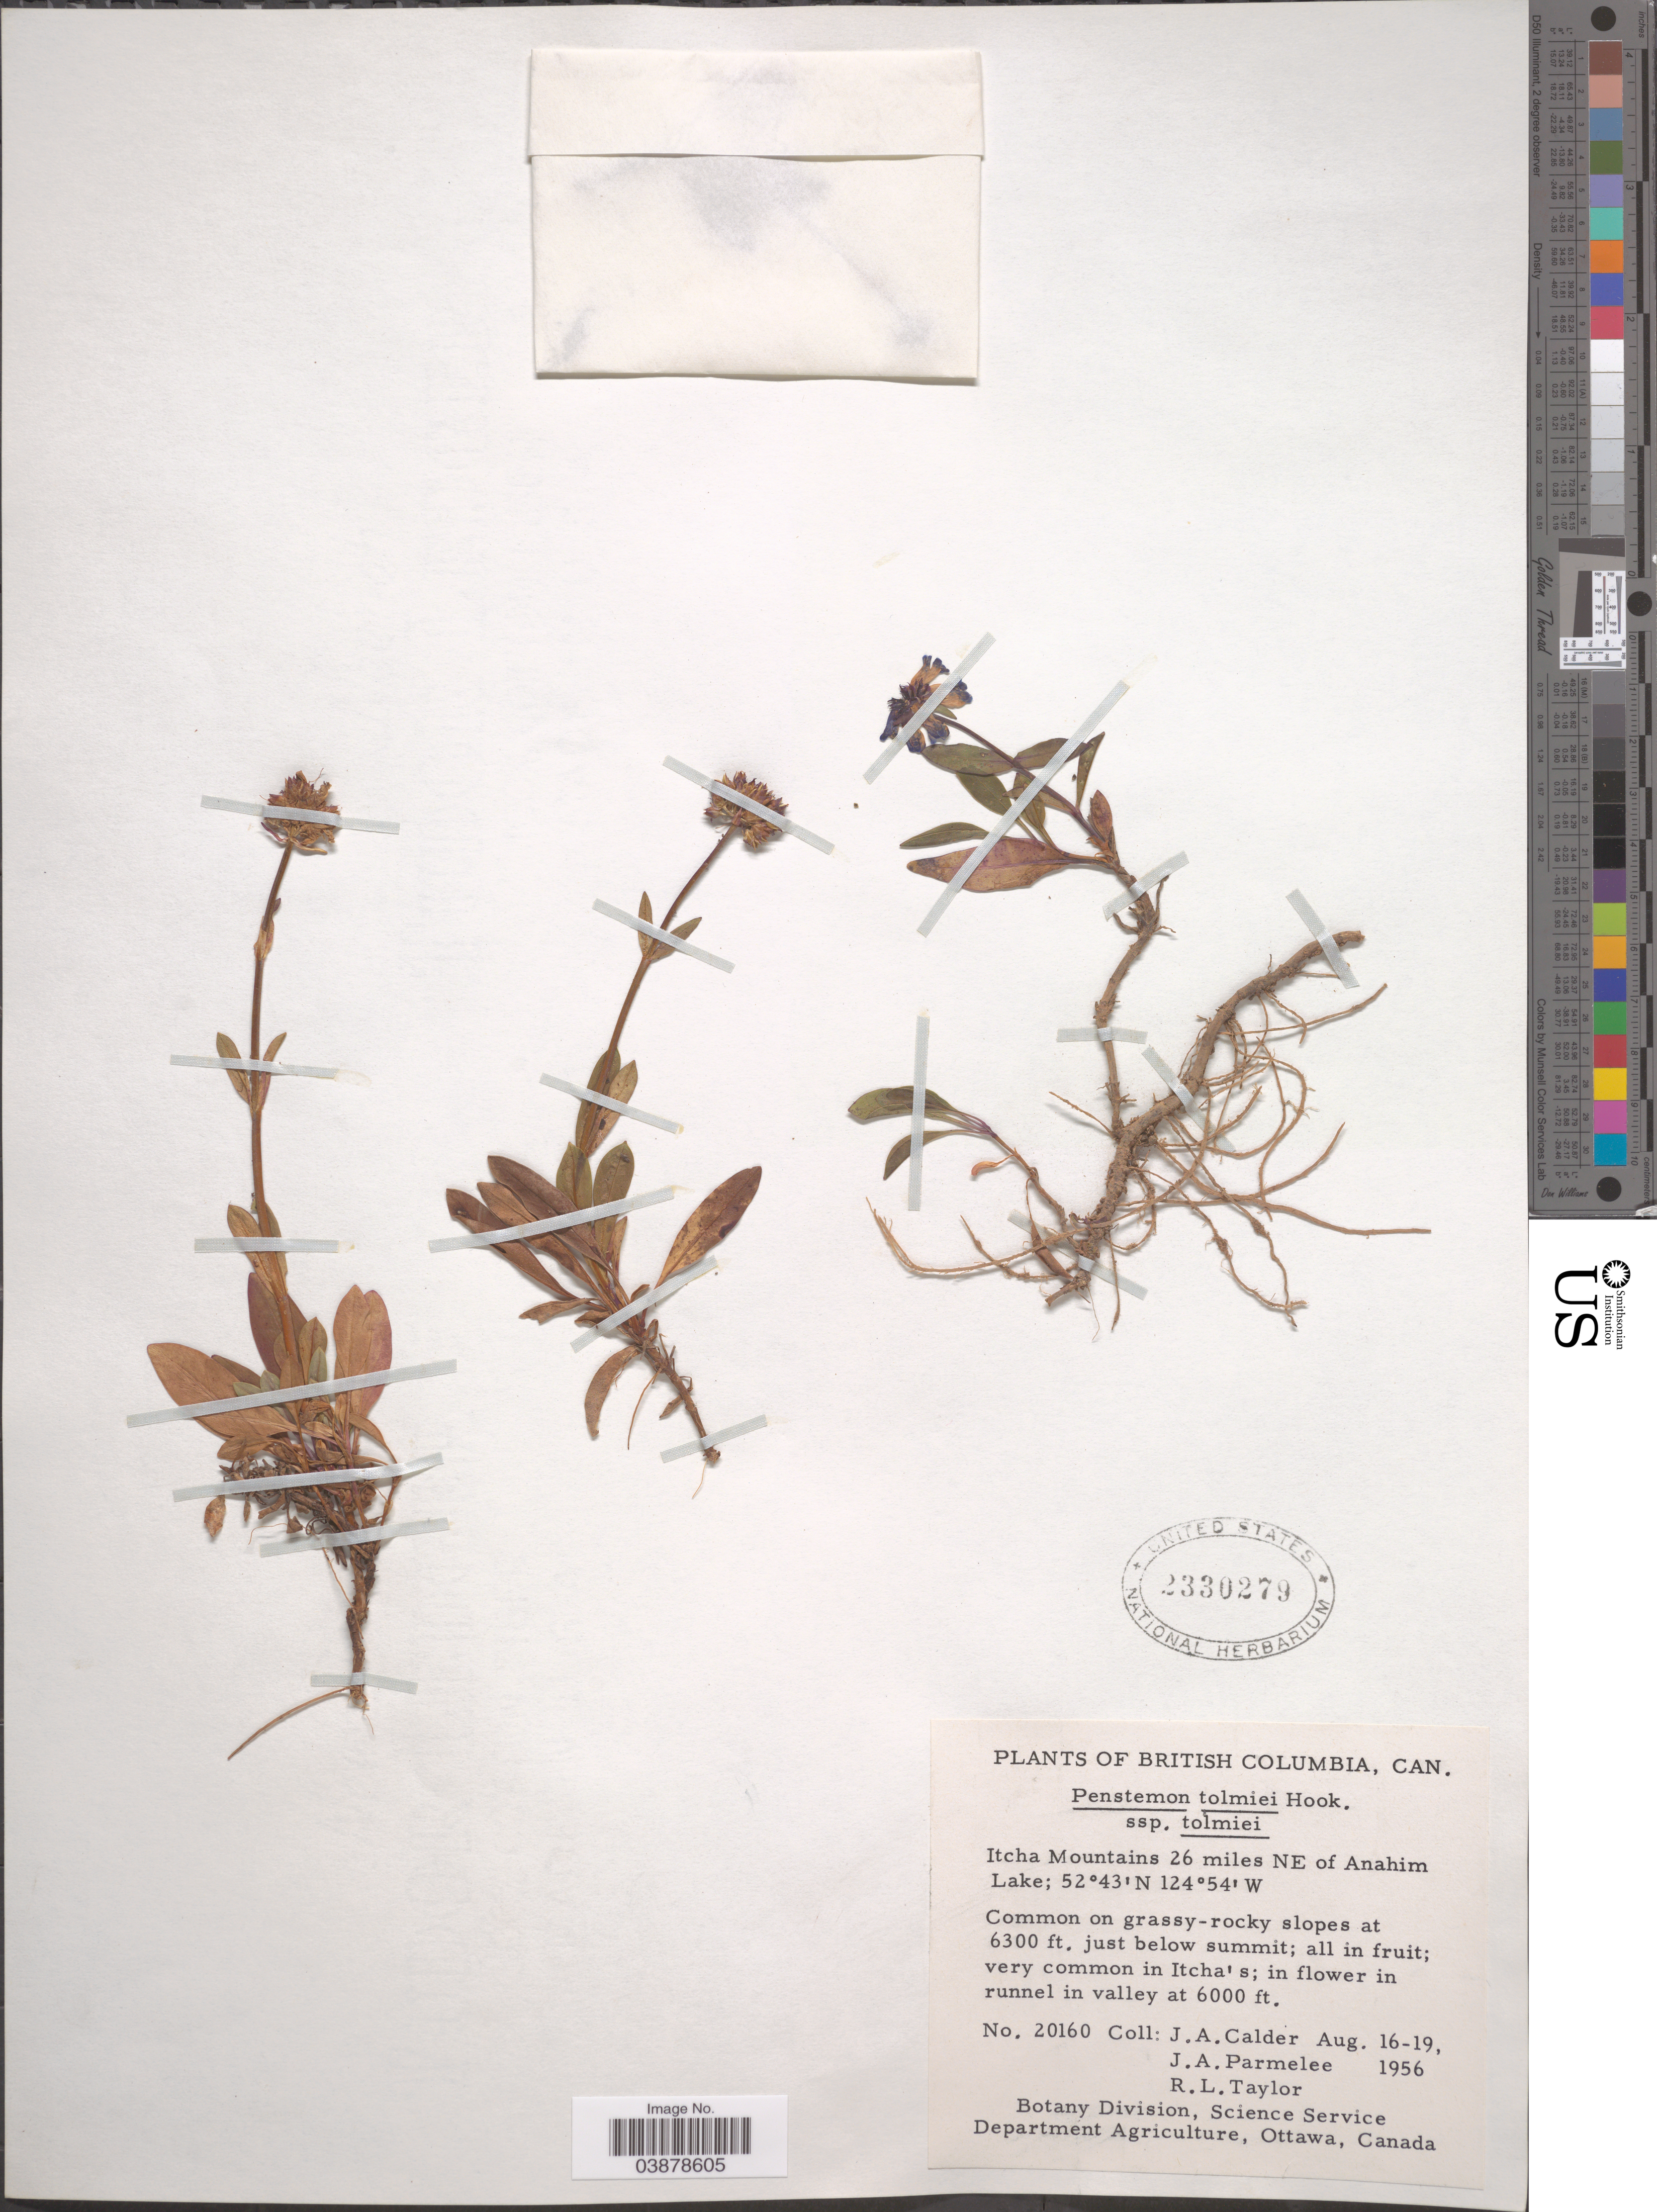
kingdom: Plantae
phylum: Tracheophyta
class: Magnoliopsida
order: Lamiales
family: Plantaginaceae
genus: Penstemon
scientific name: Penstemon tolmiei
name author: Hook.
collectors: J. A. Calder, J. A. Parmelee & R. Taylor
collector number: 20160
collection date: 1956-08-16/1956-08-19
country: Canada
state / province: British Columbia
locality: Itcha Mountains 26 miles NE of Anahim Lake. On grassy-rocky slopes just below summit; in Itcha's; in valley.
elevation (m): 1829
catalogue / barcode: US 2330279